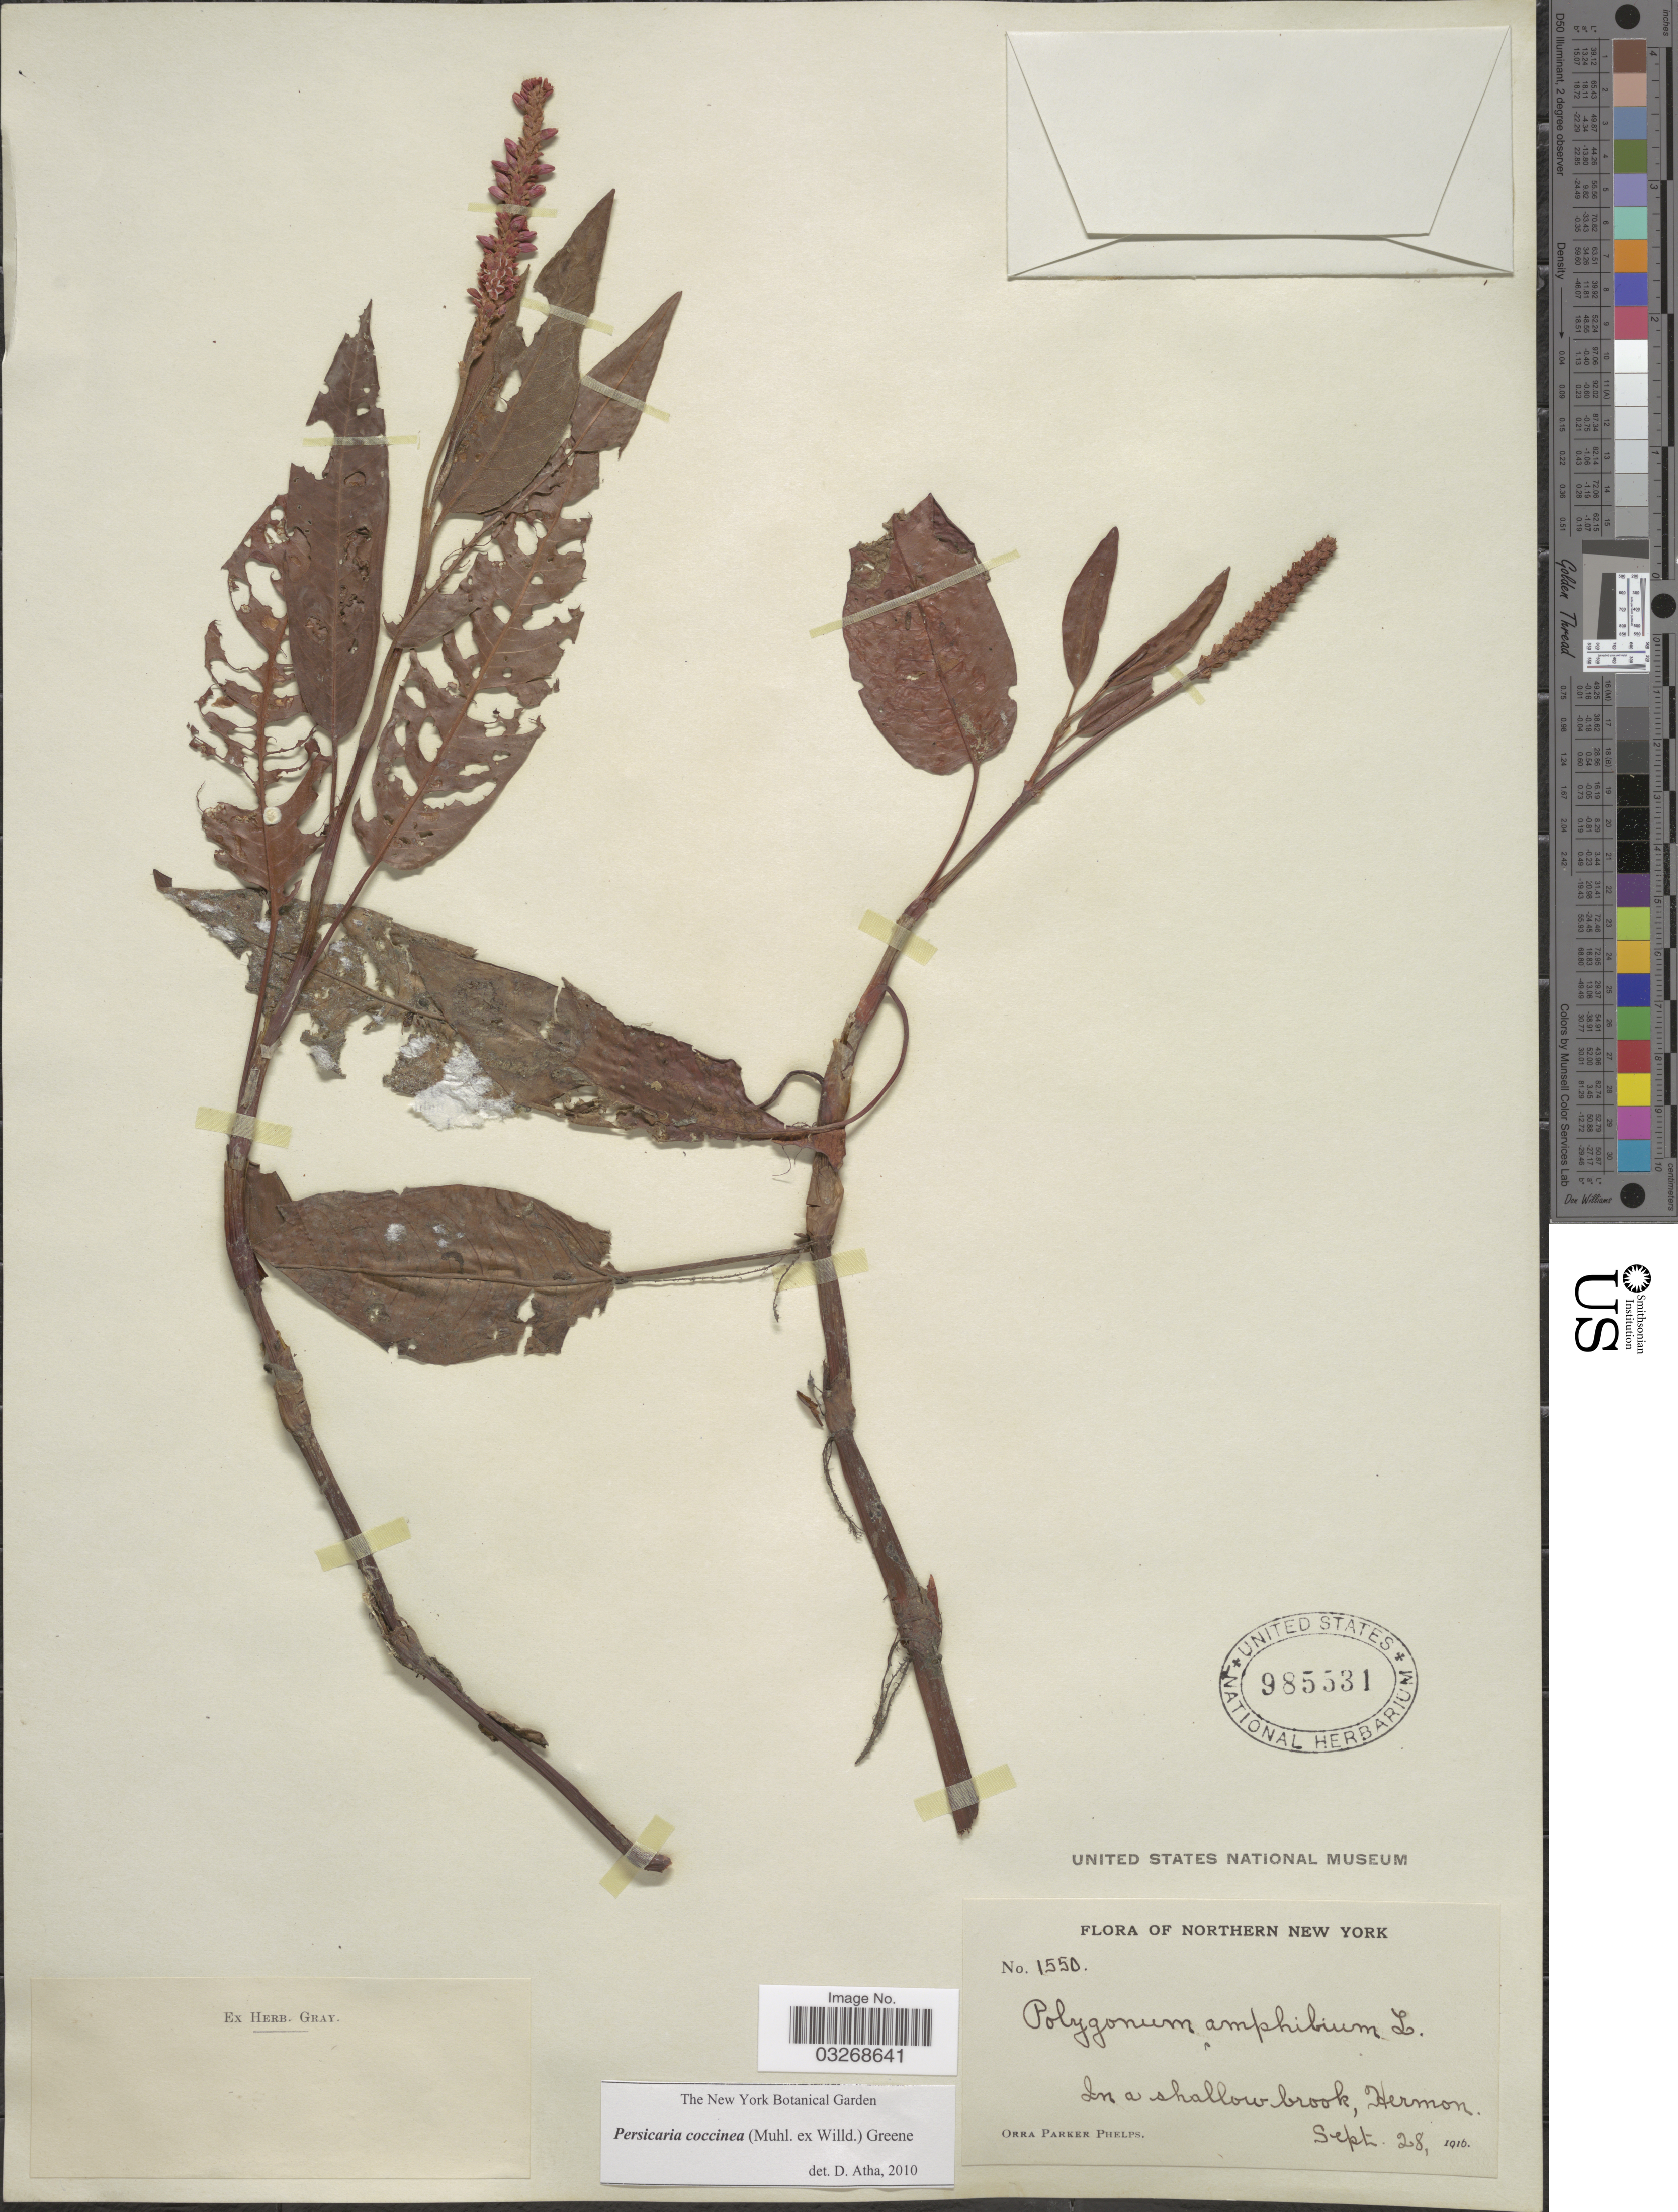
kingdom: Plantae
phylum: Tracheophyta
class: Magnoliopsida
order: Caryophyllales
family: Polygonaceae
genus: Persicaria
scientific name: Persicaria coccinea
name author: (Muhl. ex Willd.) Greene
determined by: Atha, D. E.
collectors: O. P. Phelps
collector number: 1550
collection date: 1916-09-28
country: United States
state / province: New York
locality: Northern New York. In a shallow brook, Hermon.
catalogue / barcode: US 985531